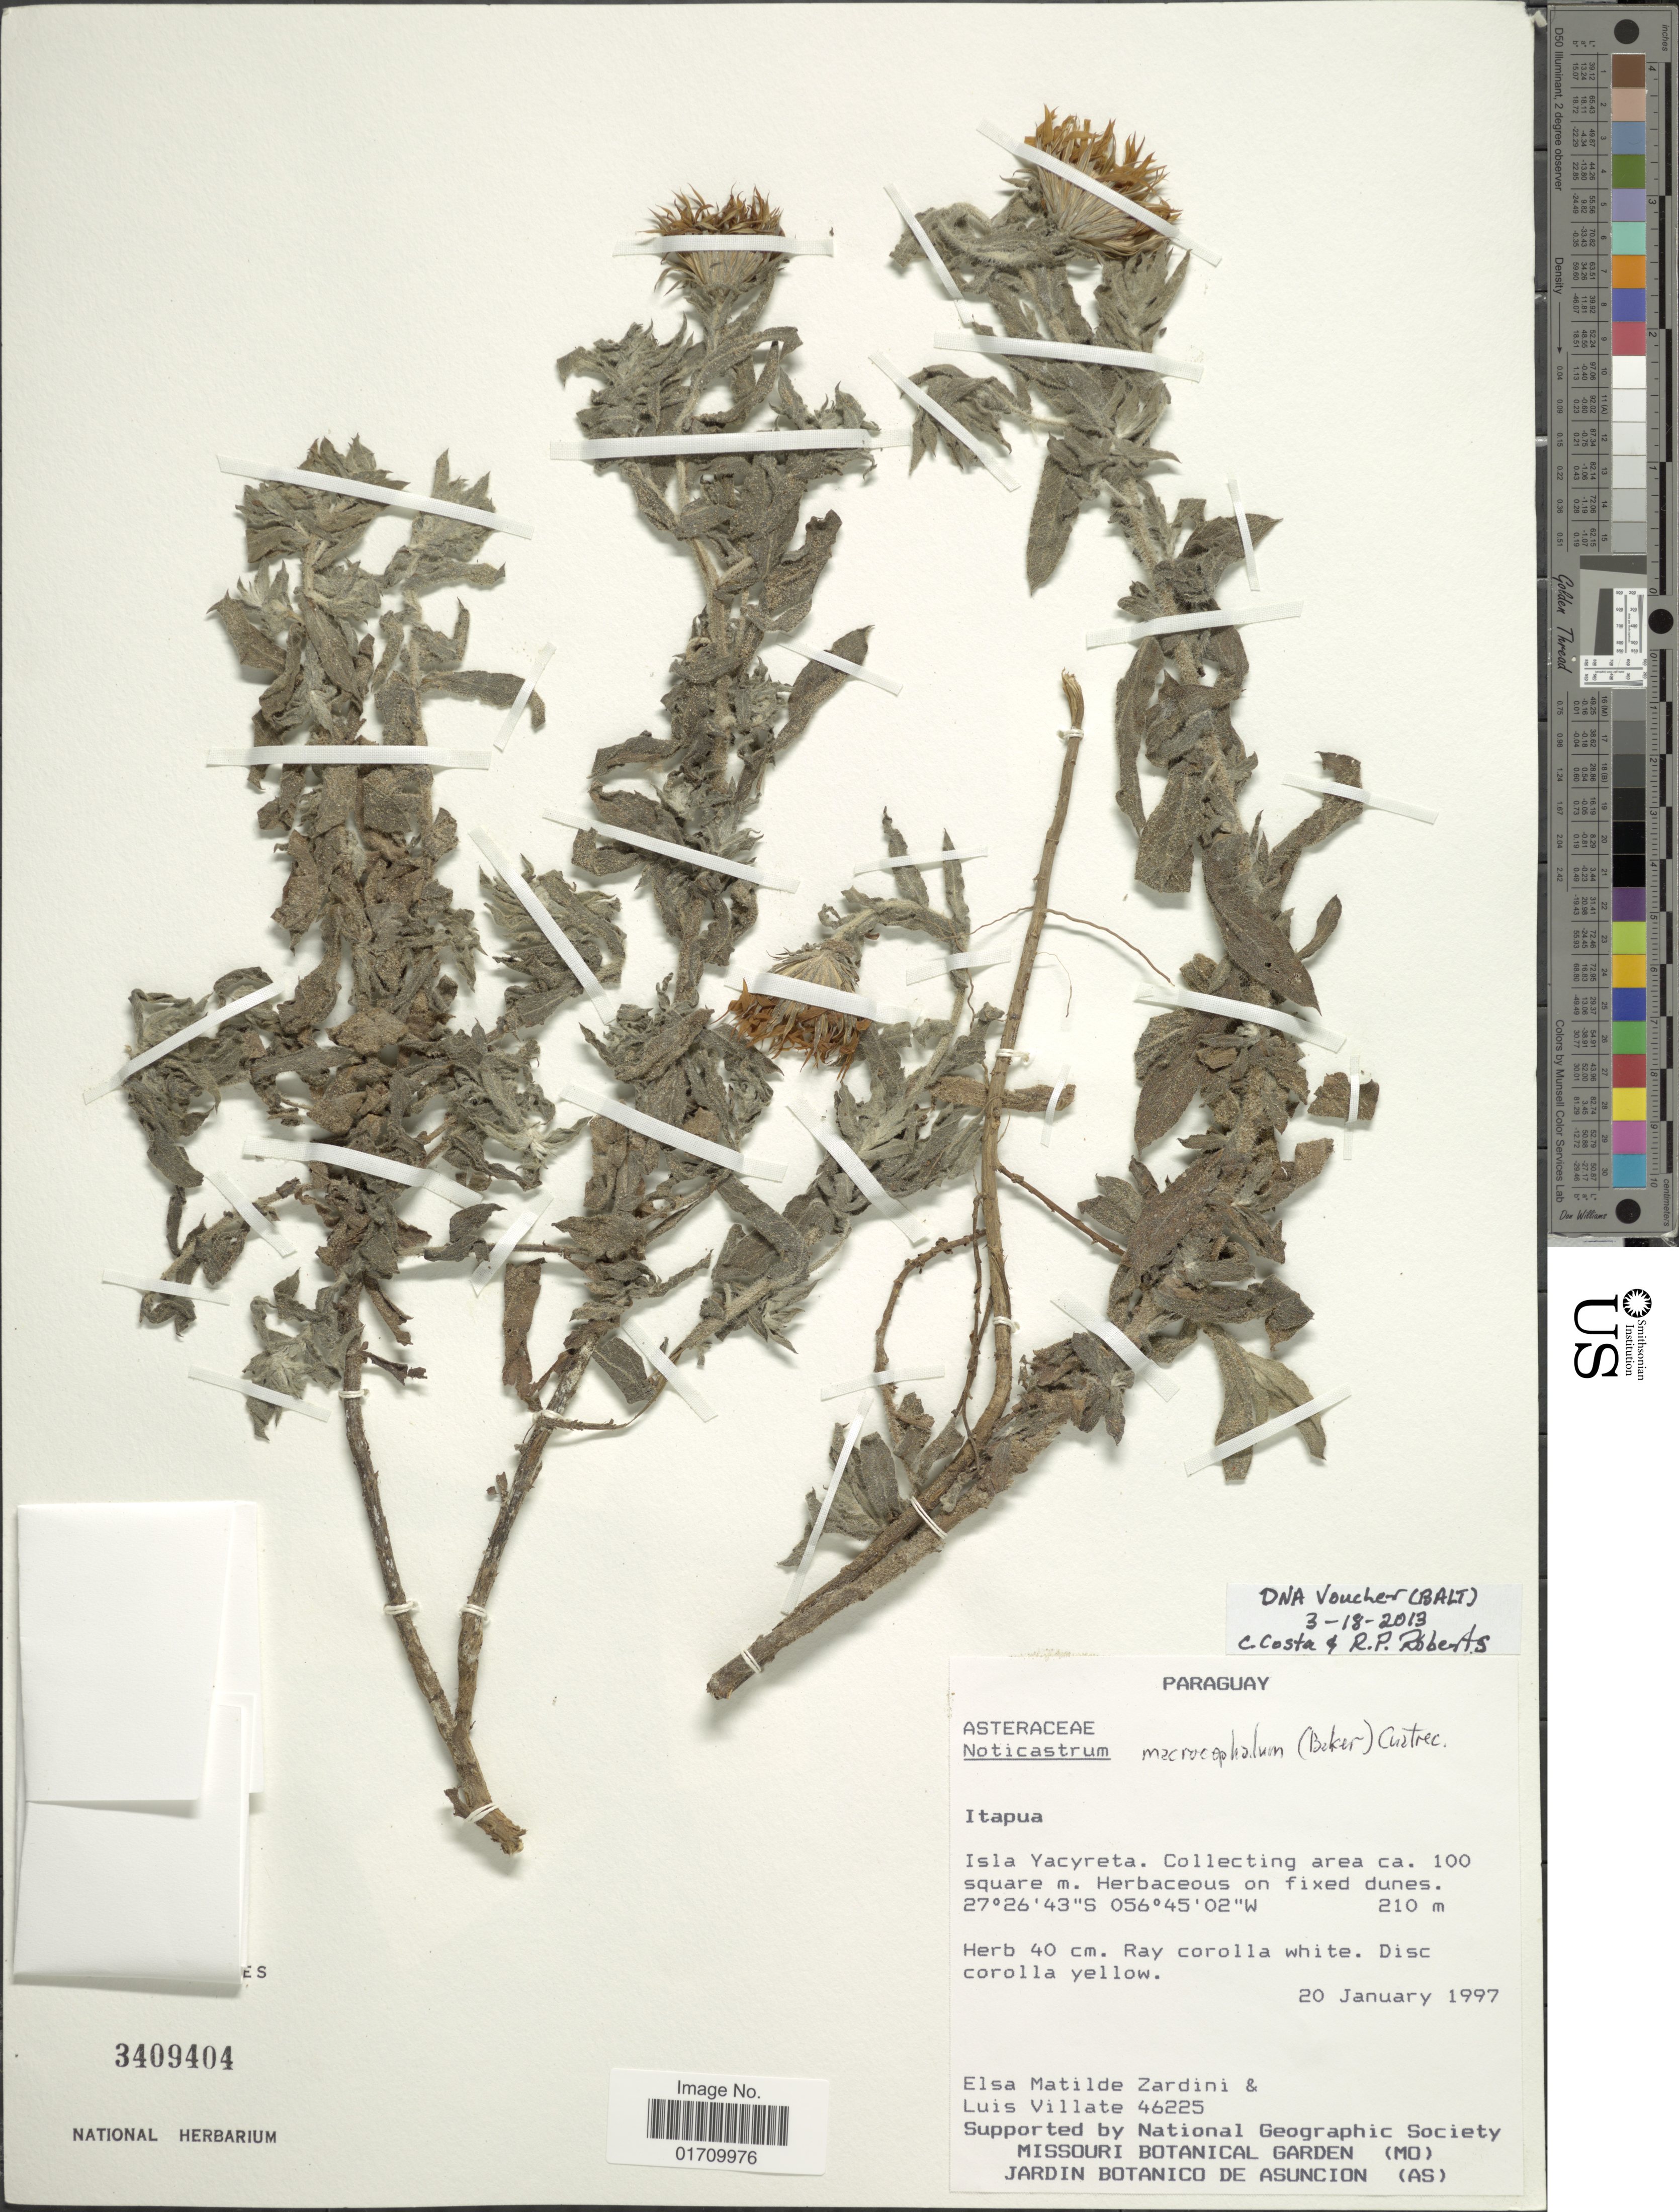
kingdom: Plantae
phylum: Tracheophyta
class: Magnoliopsida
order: Asterales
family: Asteraceae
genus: Noticastrum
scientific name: Noticastrum macrocephalum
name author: (Baker) Cuatrec.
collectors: E. M. Zardini & L. Villate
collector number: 46225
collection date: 1997-01-20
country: Paraguay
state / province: Itapua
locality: Isla Yacyreta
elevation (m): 210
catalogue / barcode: US 3409404